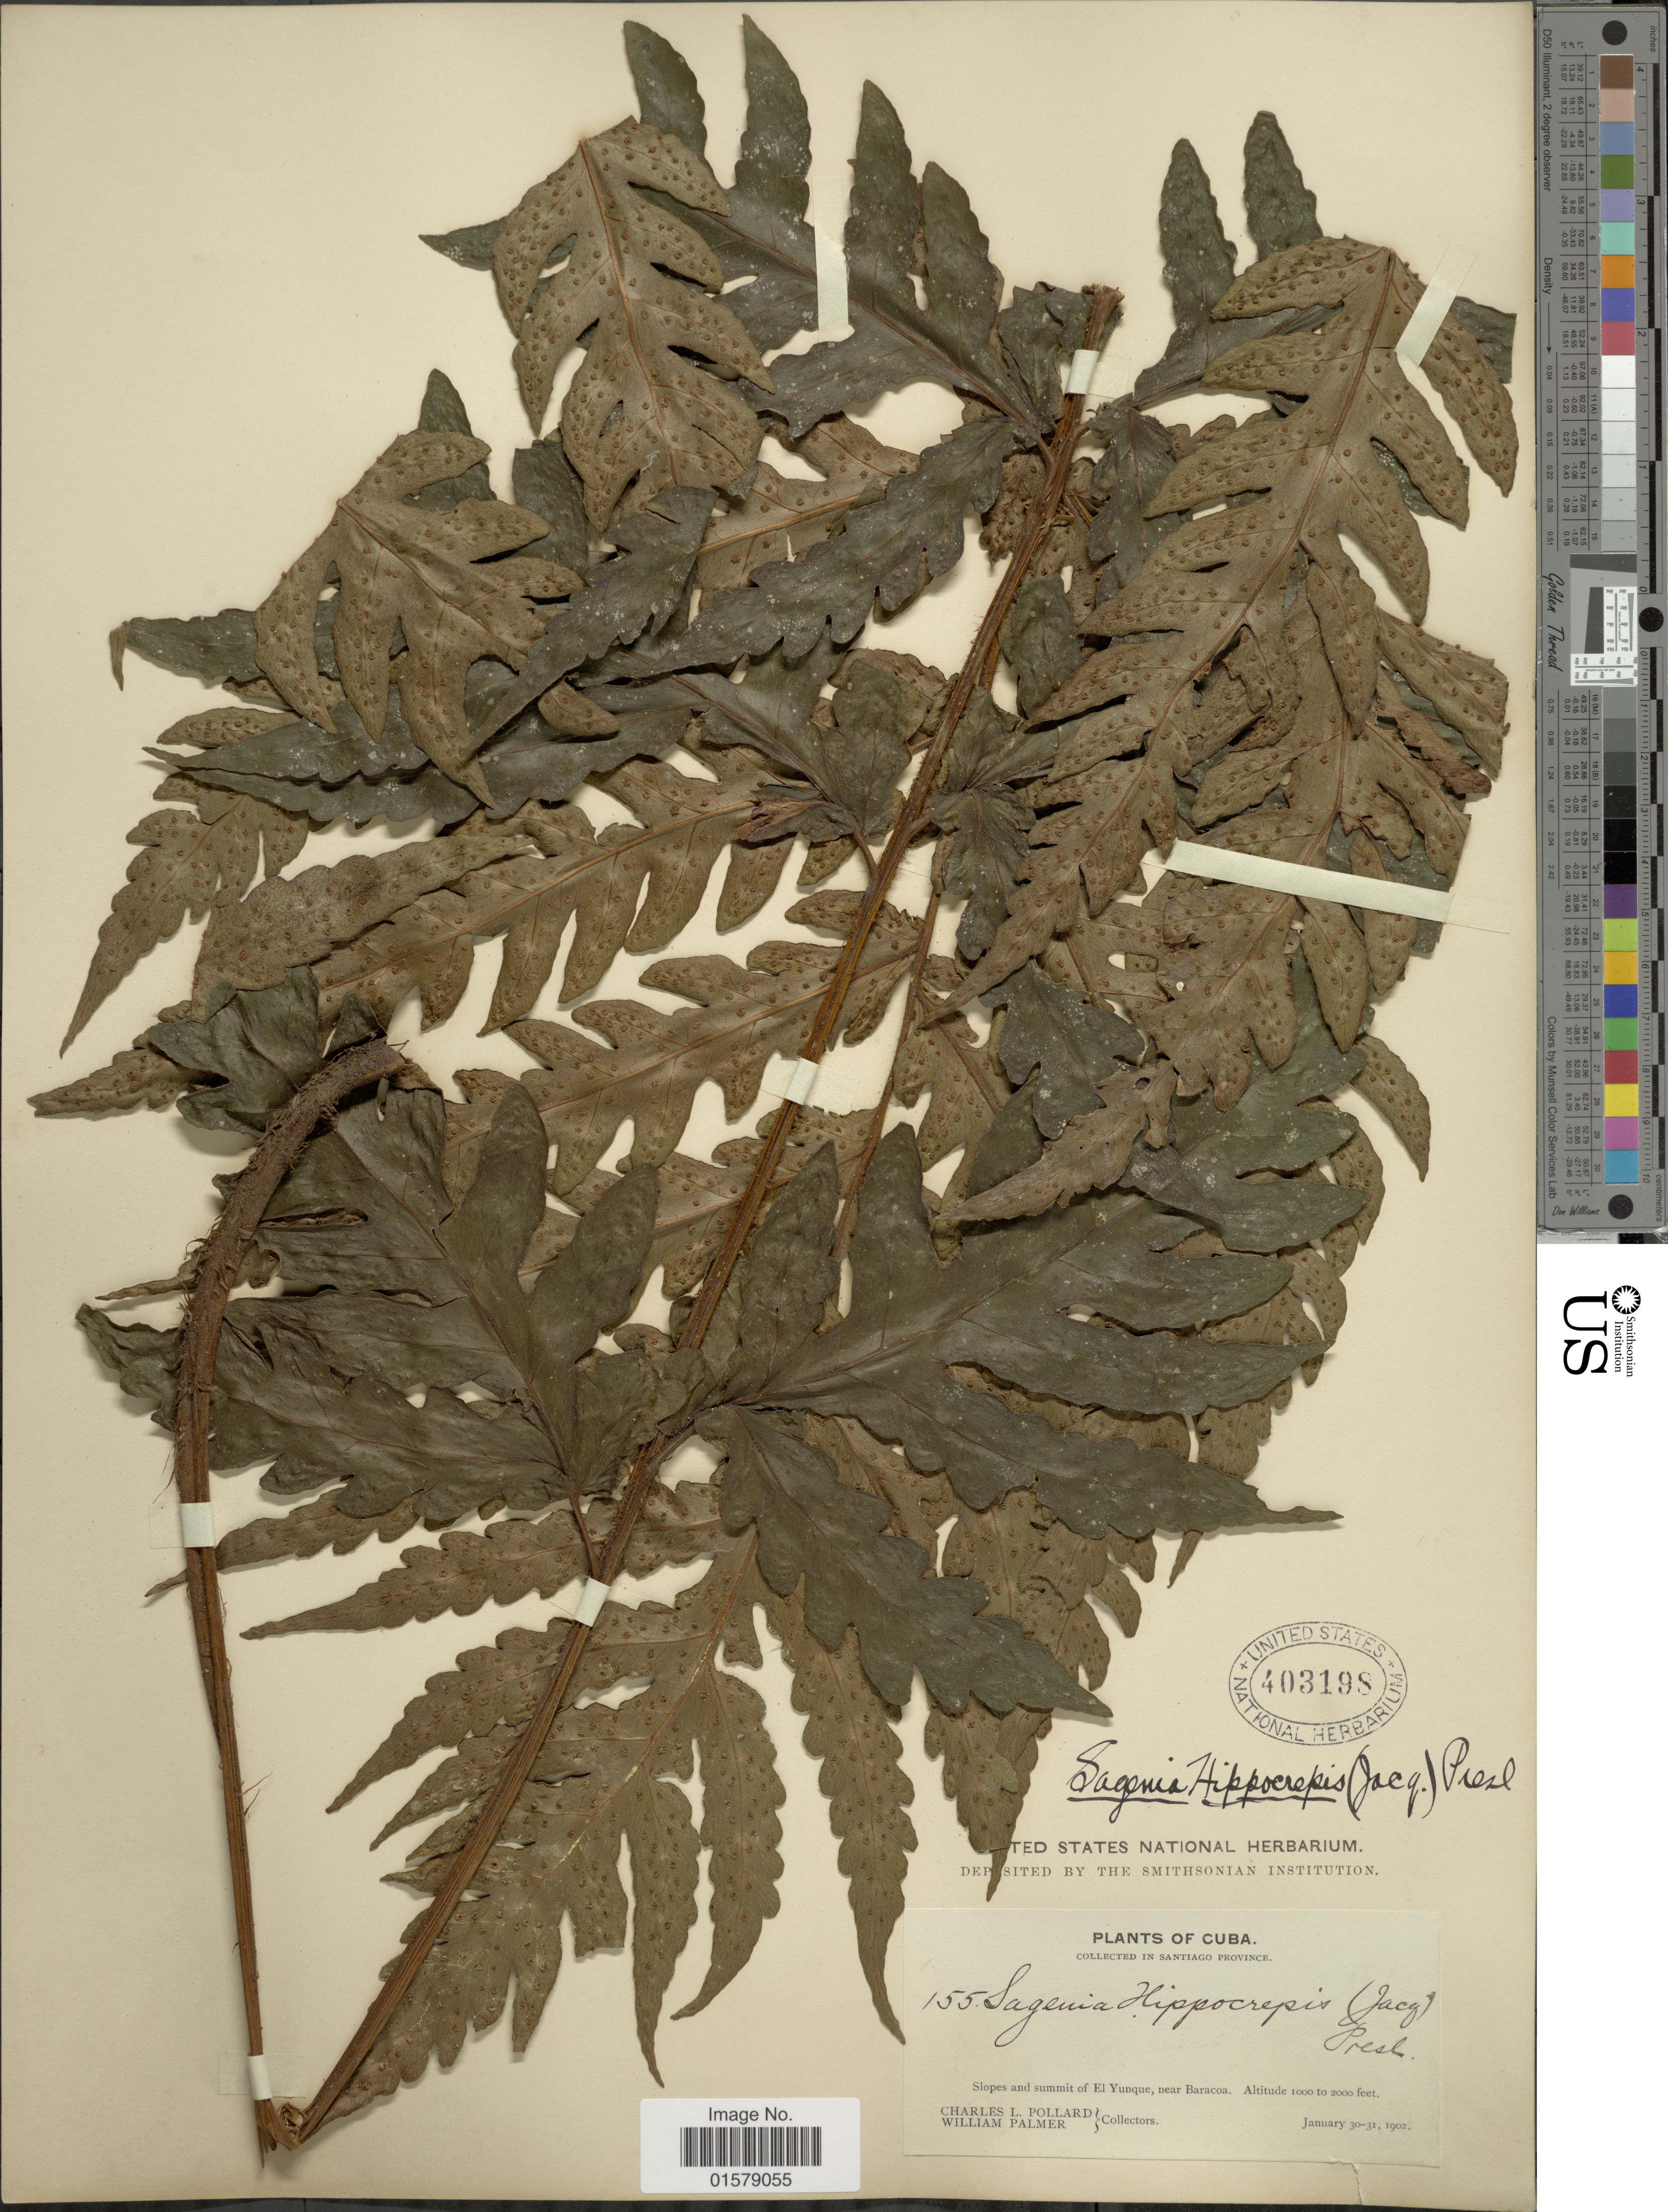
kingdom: Plantae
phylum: Tracheophyta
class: Polypodiopsida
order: Polypodiales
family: Tectariaceae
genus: Tectaria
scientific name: Tectaria cicutaria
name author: (L.) Copel.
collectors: C. L. Pollard & W. Palmer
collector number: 115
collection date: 1902-01-30/1902-01-31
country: Cuba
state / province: Santiago de Cuba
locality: Santiago, Slopes and summit of El Yunque, near Baracoa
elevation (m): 305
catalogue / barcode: US 403198